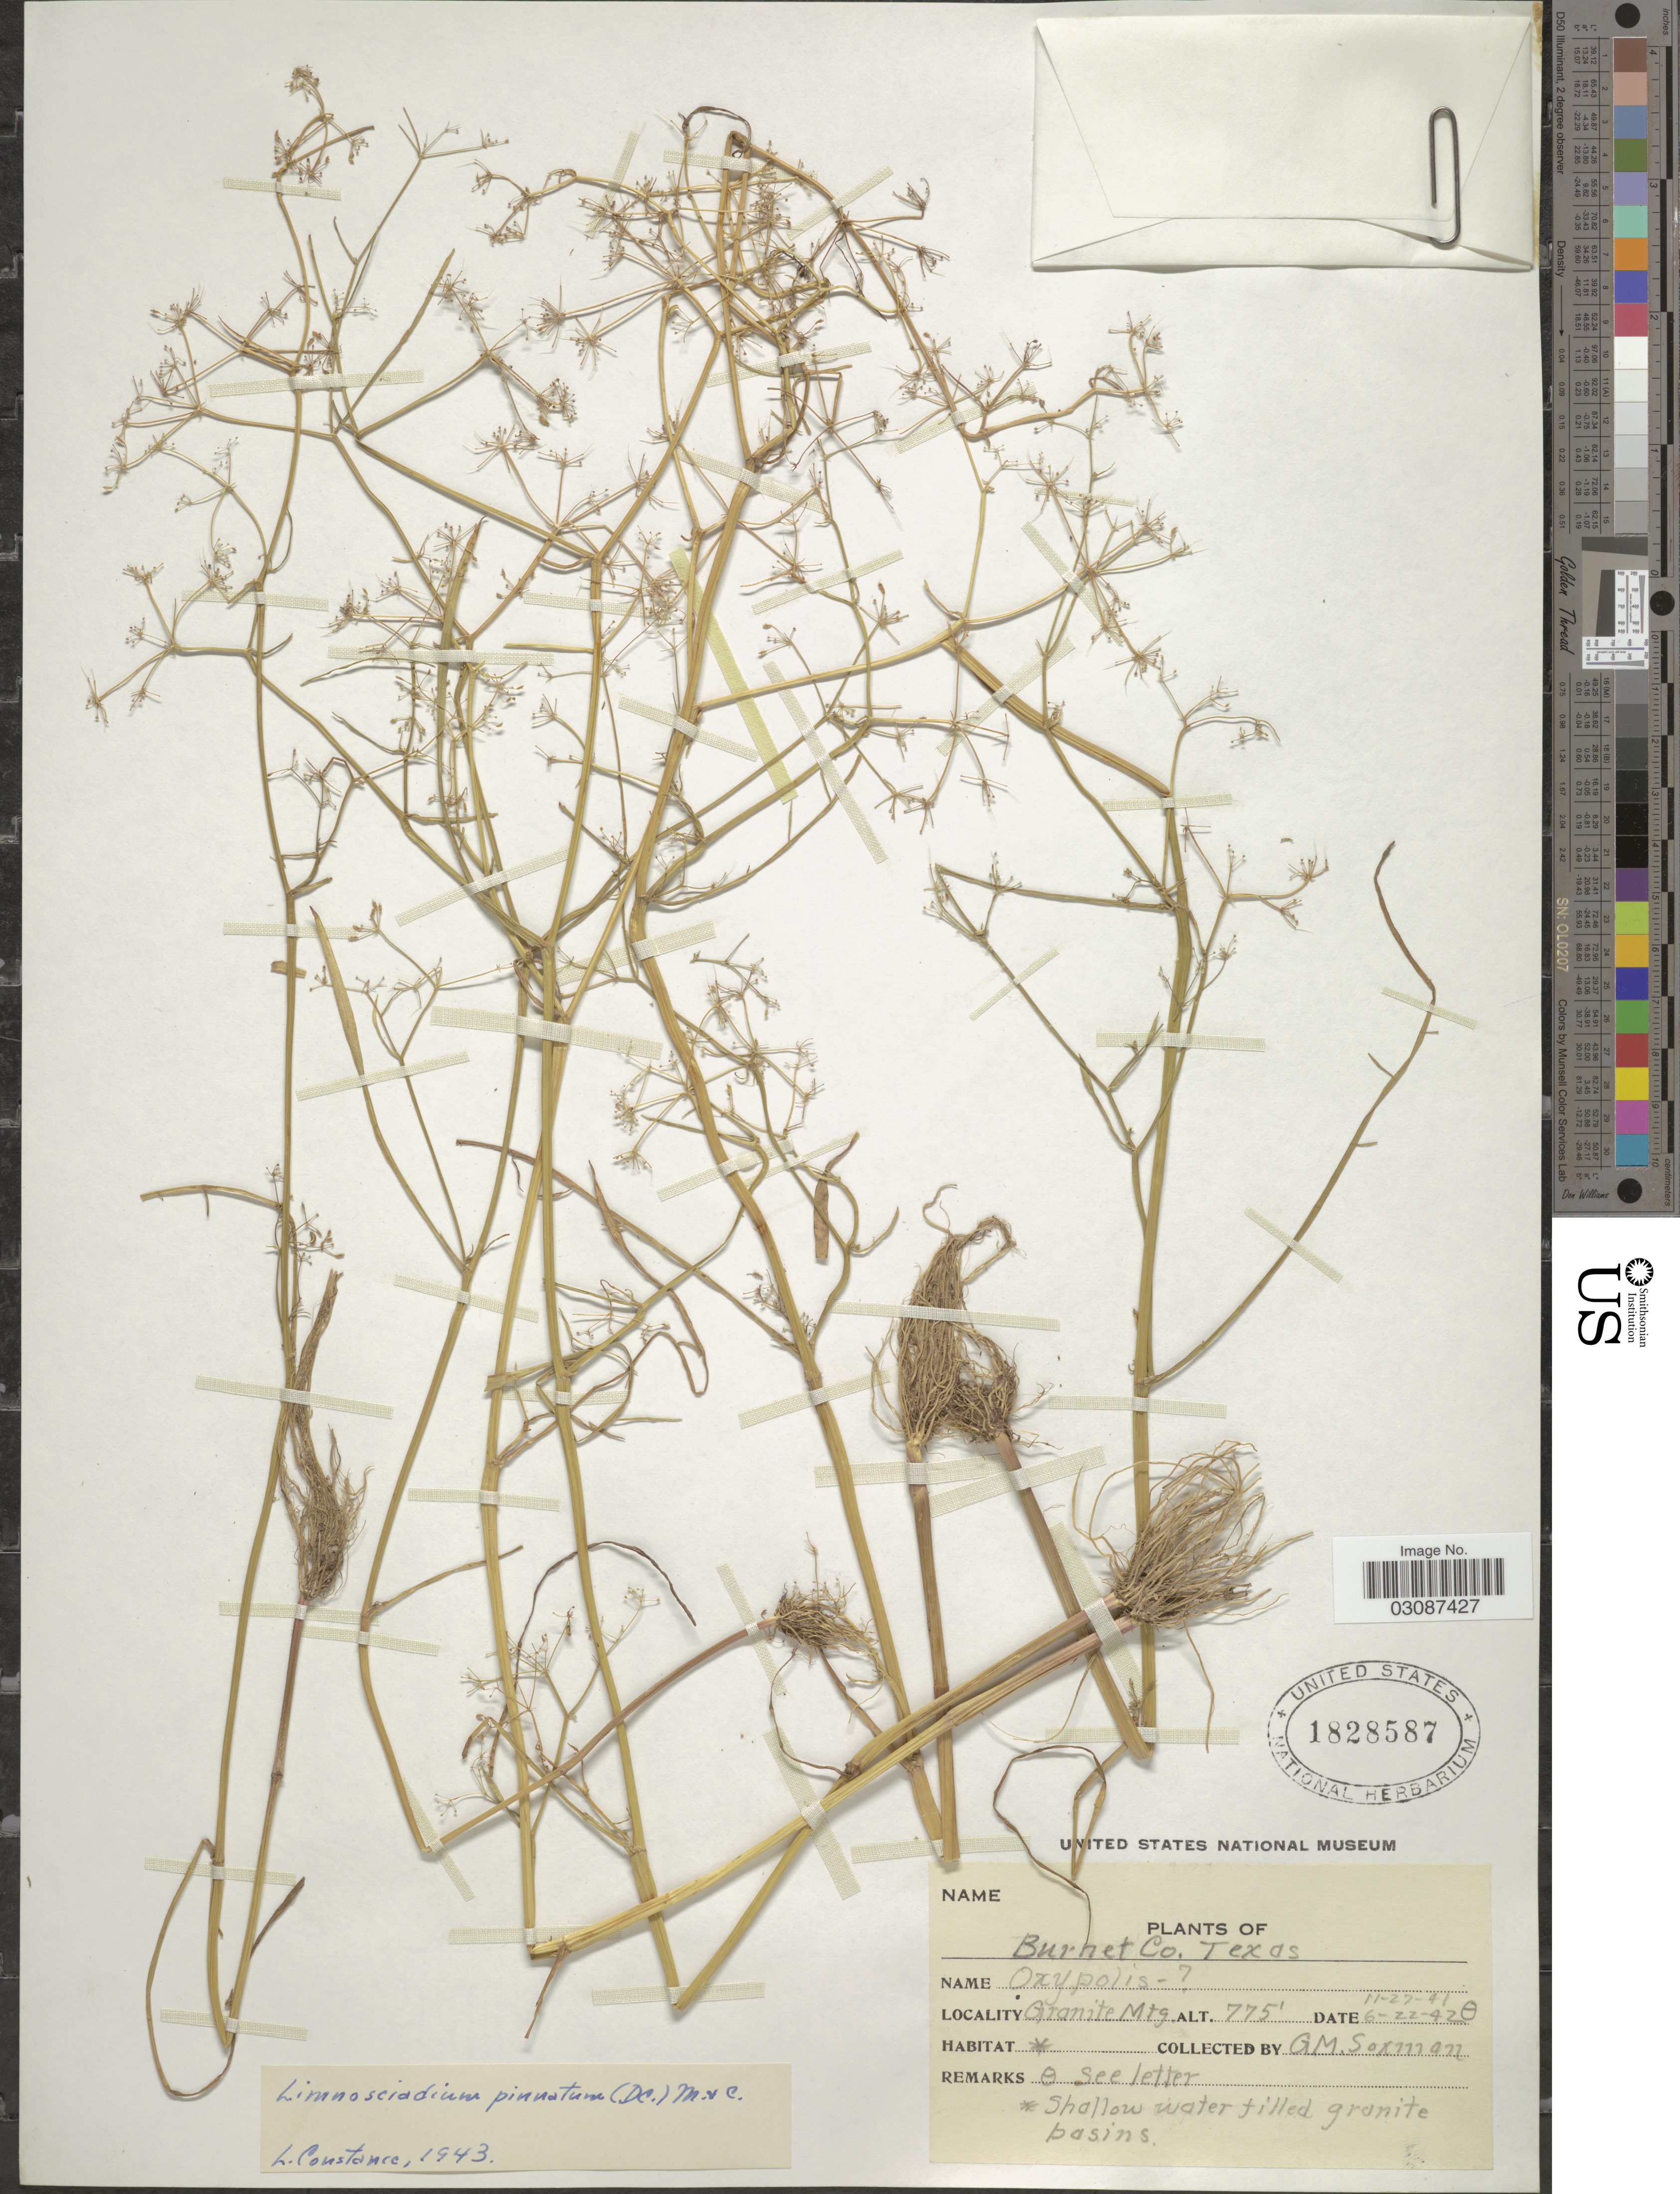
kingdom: Plantae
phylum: Tracheophyta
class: Magnoliopsida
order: Apiales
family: Apiaceae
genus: Limnosciadium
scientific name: Limnosciadium pinnatum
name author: (DC.) Mathias & Constance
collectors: G. Soxman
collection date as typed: Transcribed d/m/y: 27/11/41 to 22/6/42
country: United States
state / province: Texas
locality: Burnet Co. Granite Mts.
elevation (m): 236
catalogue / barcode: US 1828587